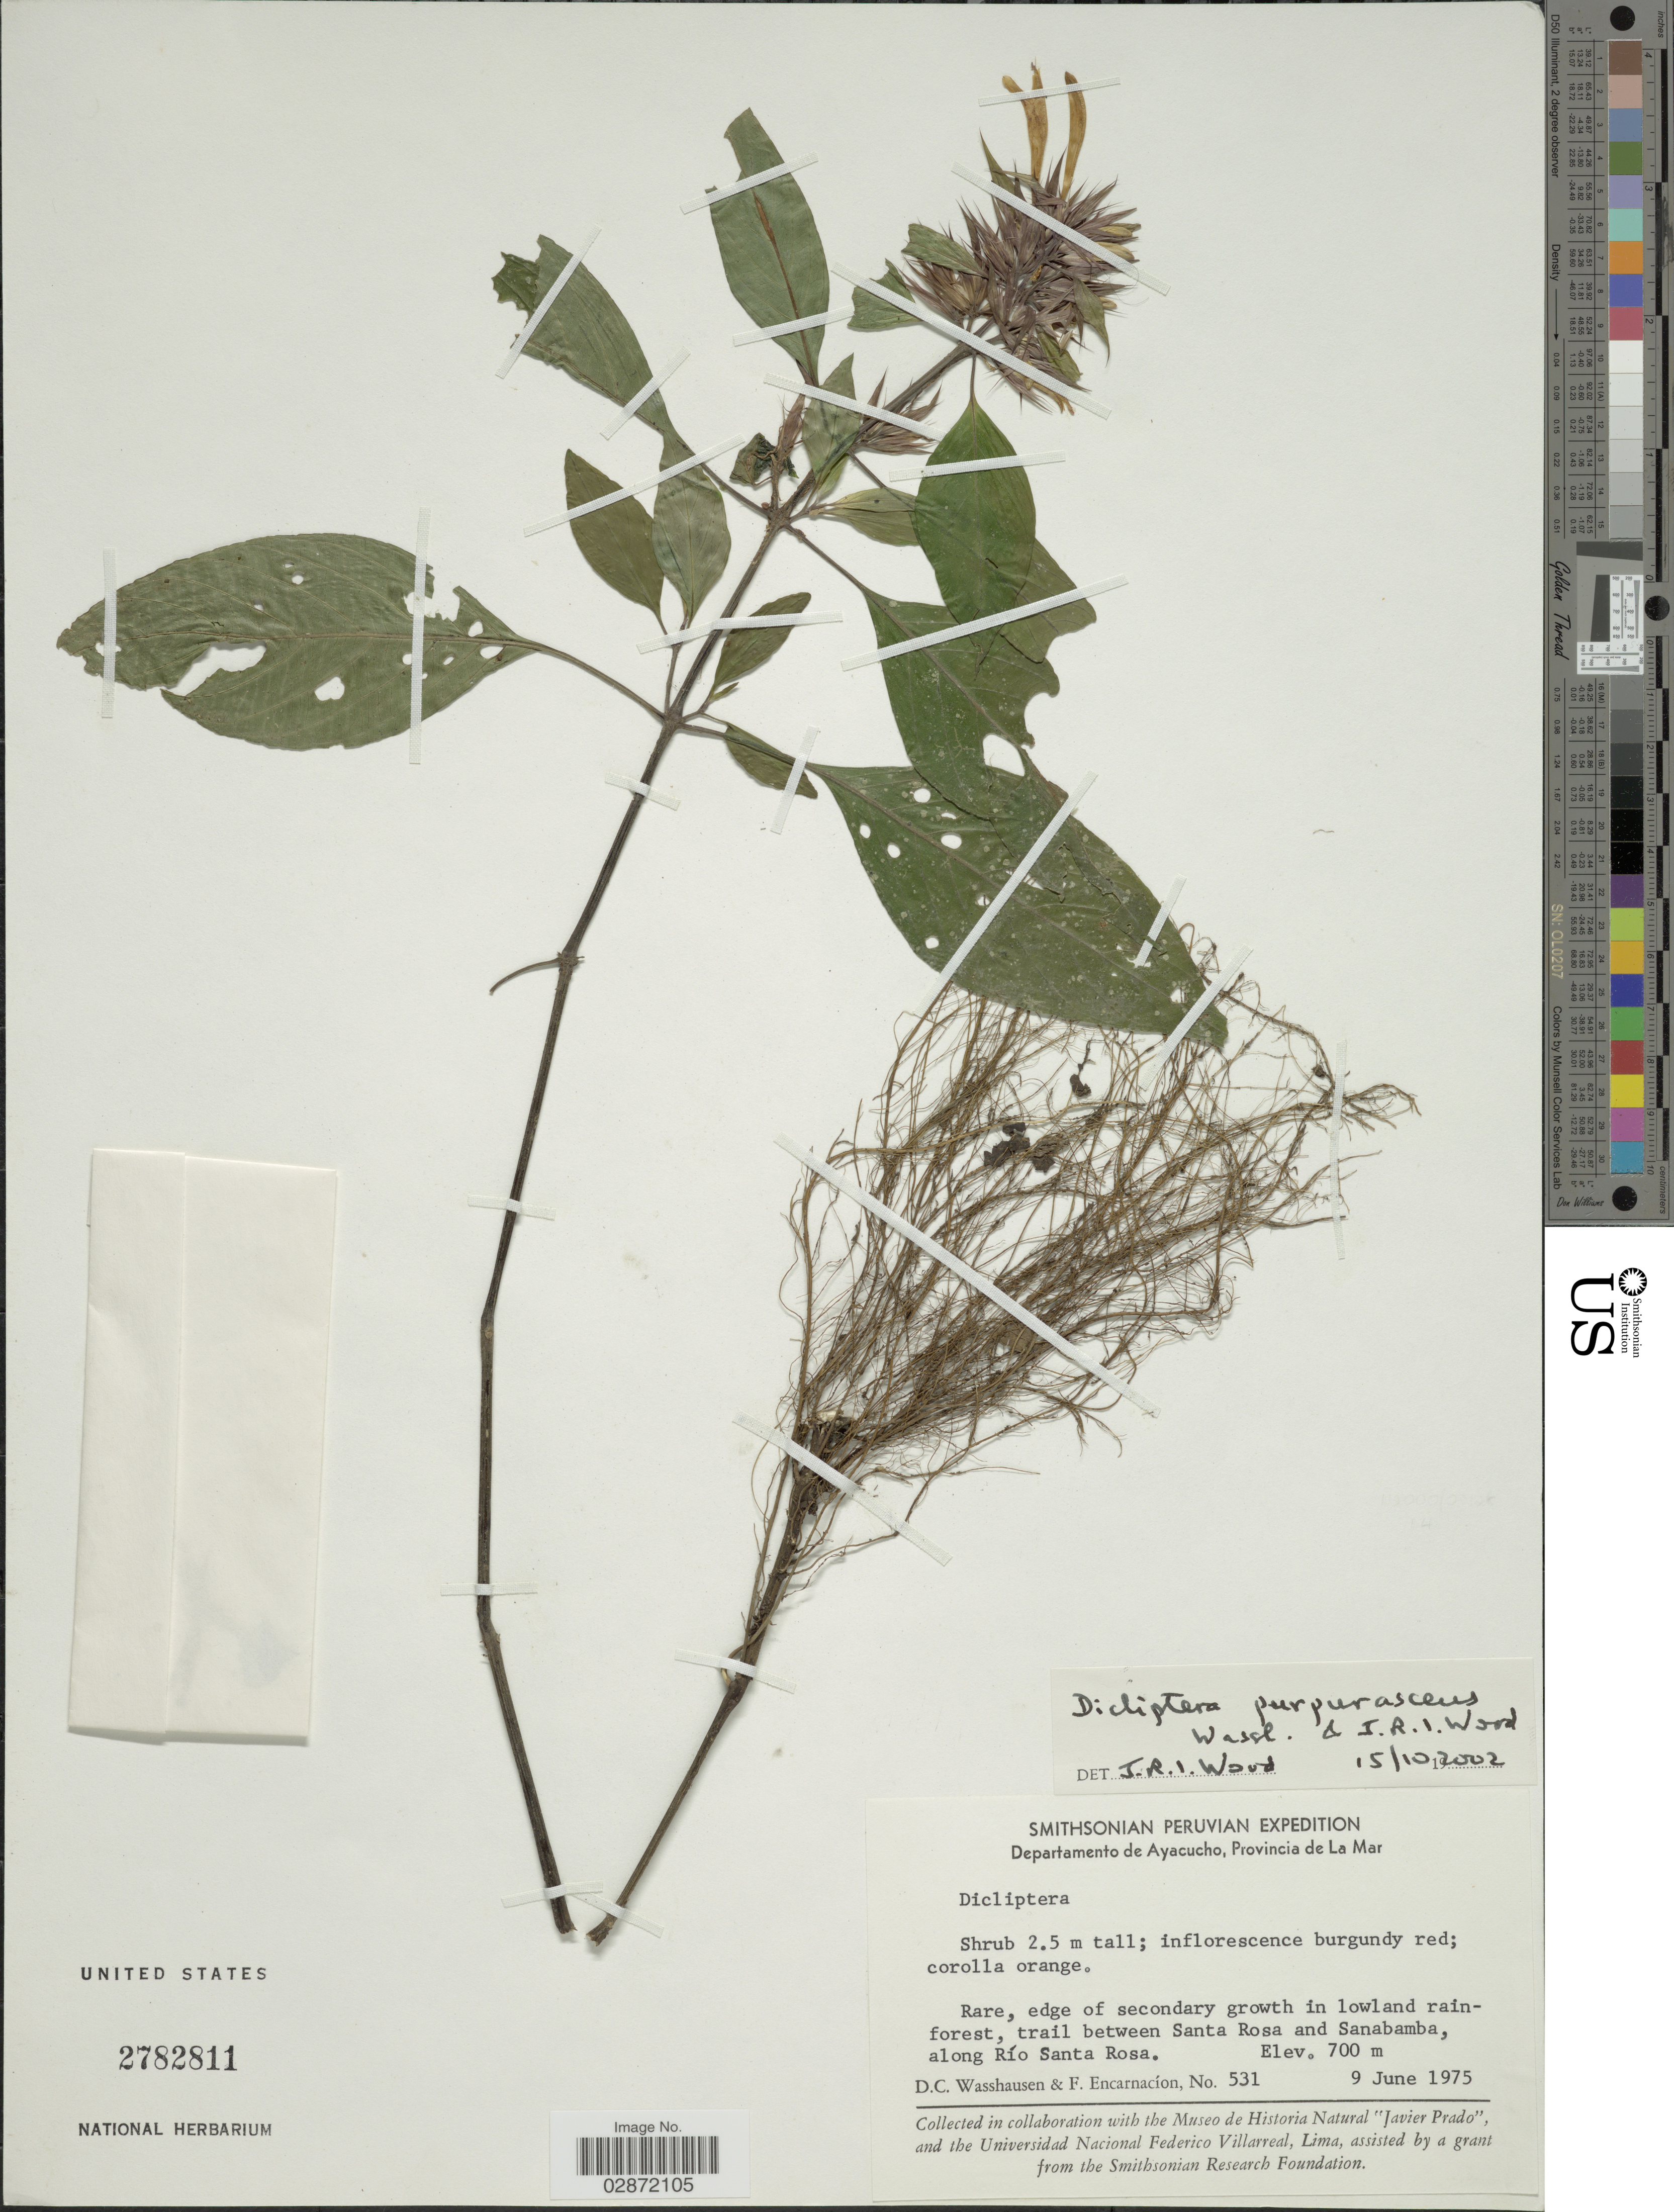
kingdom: Plantae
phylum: Tracheophyta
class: Magnoliopsida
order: Lamiales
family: Acanthaceae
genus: Dicliptera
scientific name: Dicliptera purpurascens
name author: Wassh. & J.R.I. Wood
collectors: D. C. Wasshausen & F. Encarnación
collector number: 531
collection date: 1975-06-09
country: Peru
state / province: Ayacucho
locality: Departamento de Ayacucho, Provincia de La Mar. Rare, edge of secondary growth in lowland rainforest, trail between Santa Rosa and Sanabamba, along Río Santa Rosa.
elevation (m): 700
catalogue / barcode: US 2782811